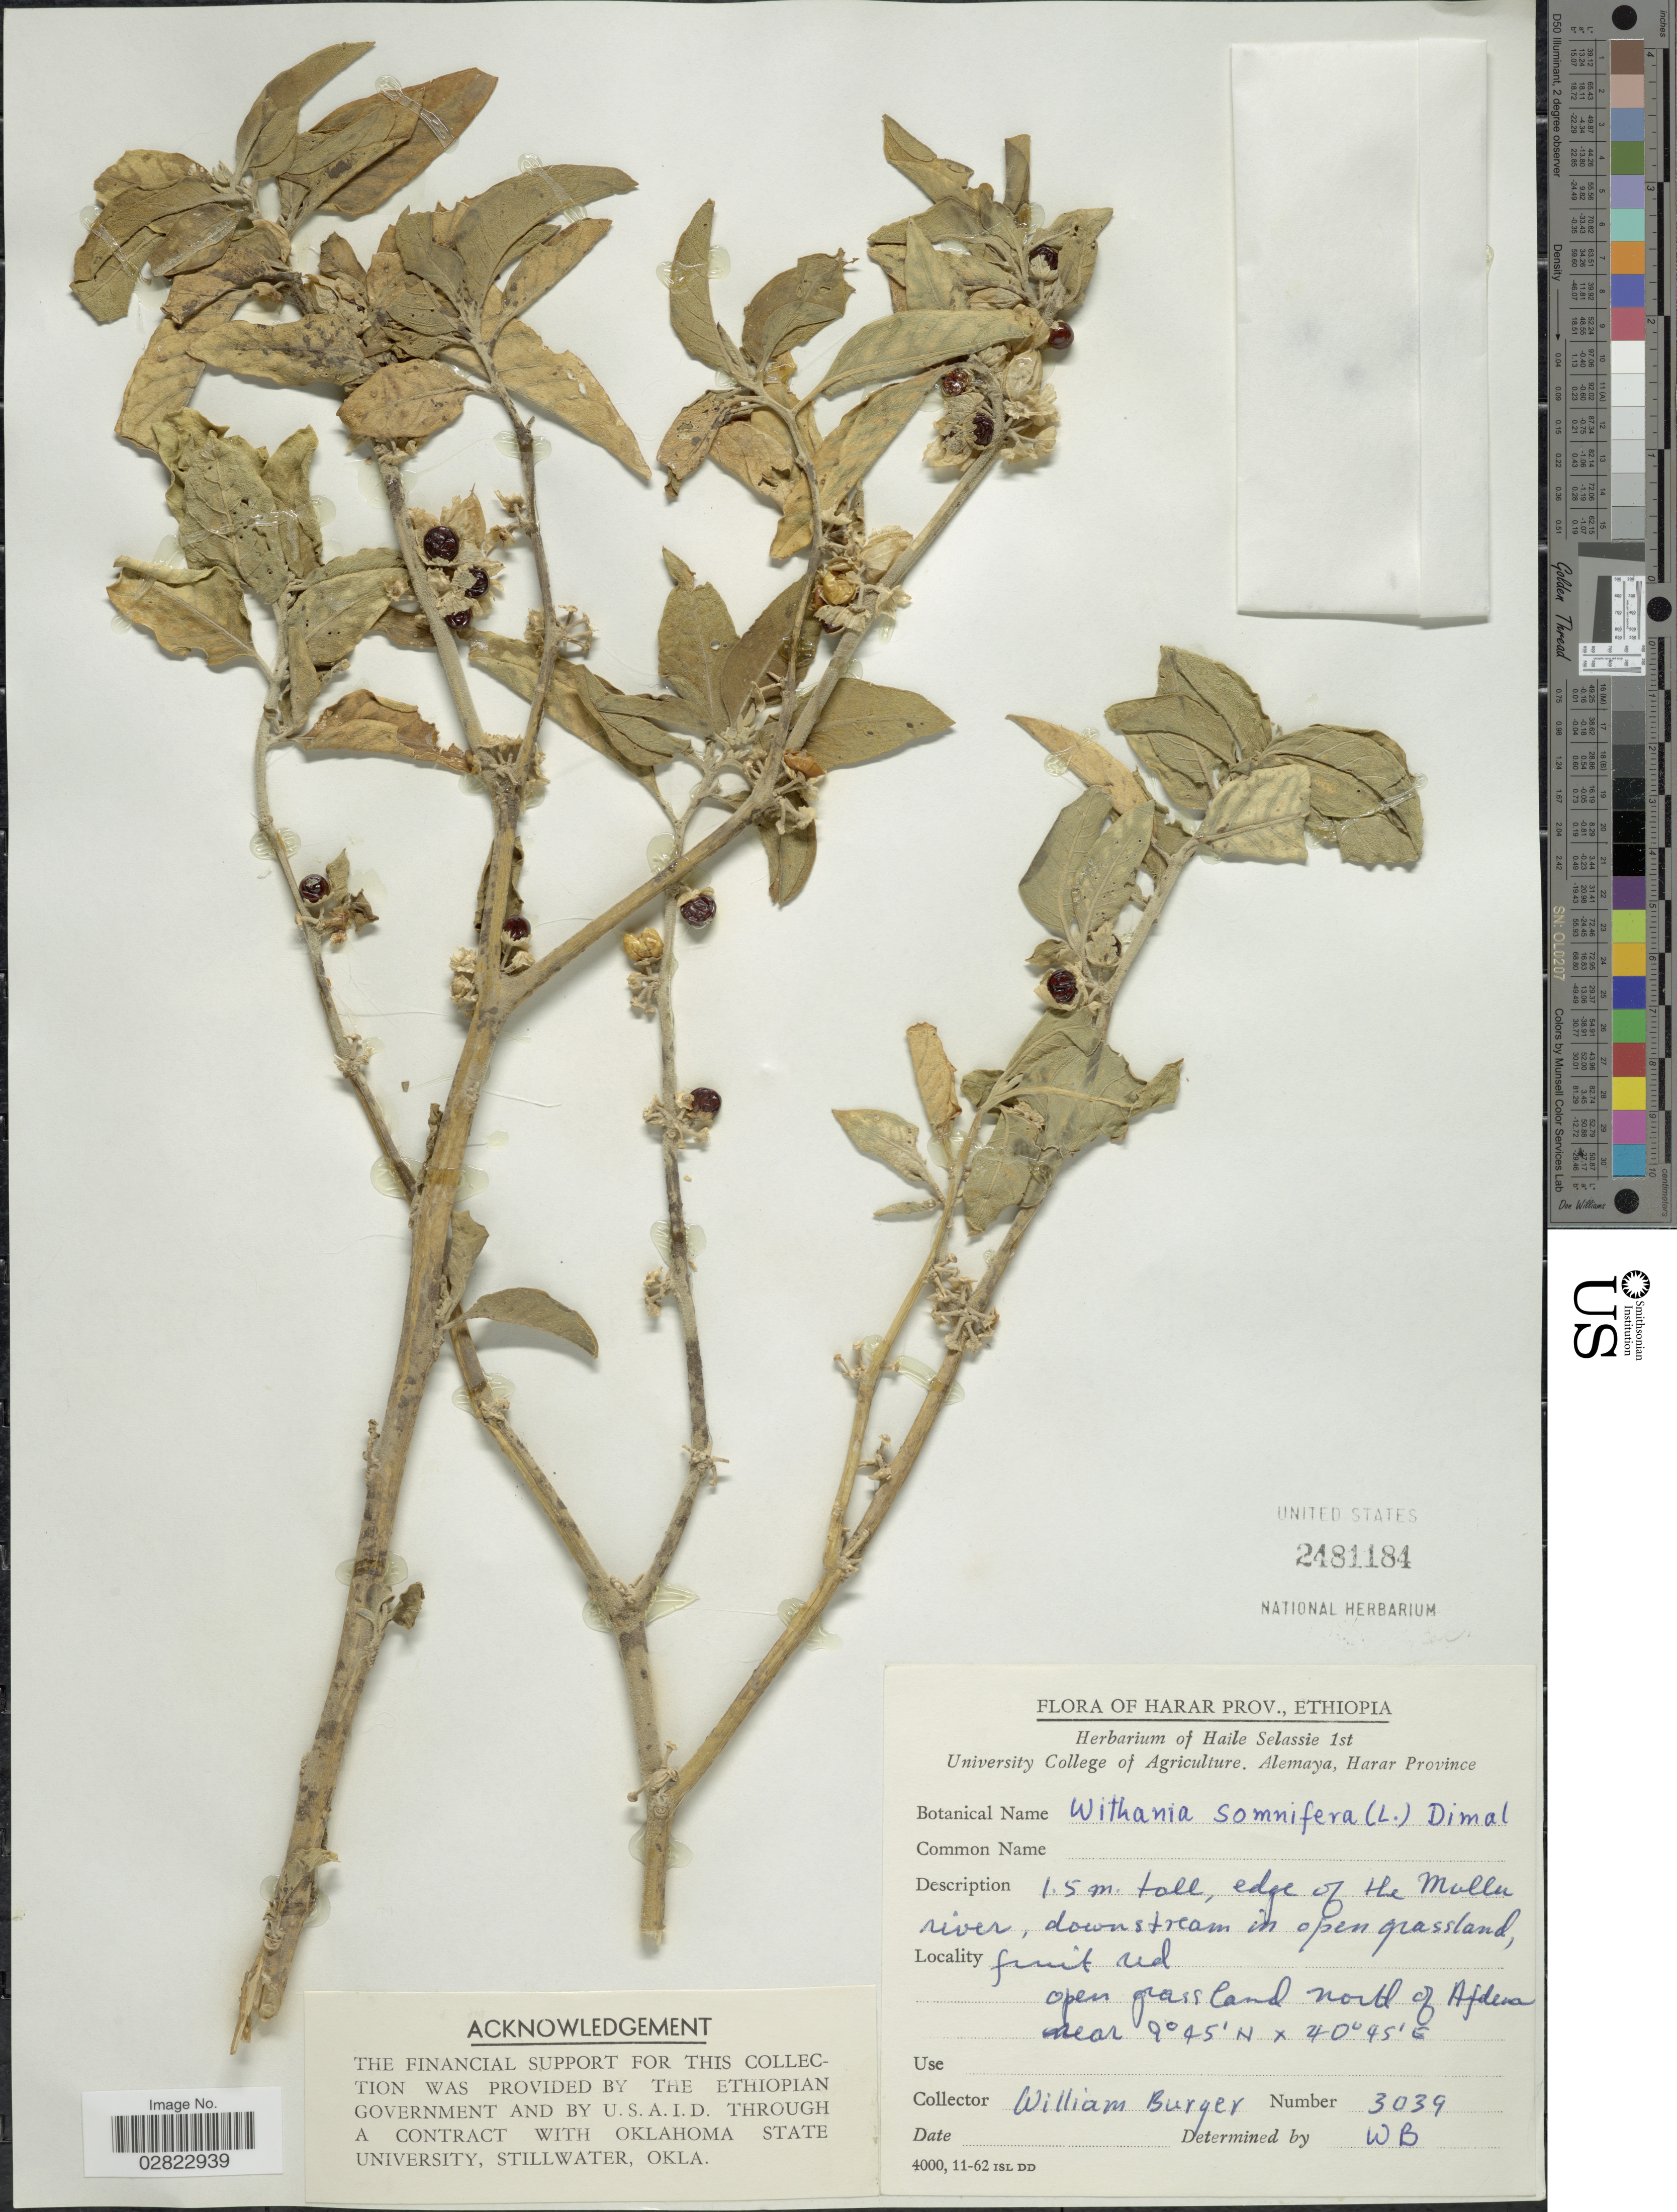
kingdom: Plantae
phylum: Tracheophyta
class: Magnoliopsida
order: Solanales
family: Solanaceae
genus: Withania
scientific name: Withania somnifera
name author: (L.) Dunal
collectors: W. Burger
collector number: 3039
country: Ethiopia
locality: Harar Prov., open grassland north of Afdena [interpreted].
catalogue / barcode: US 2481184